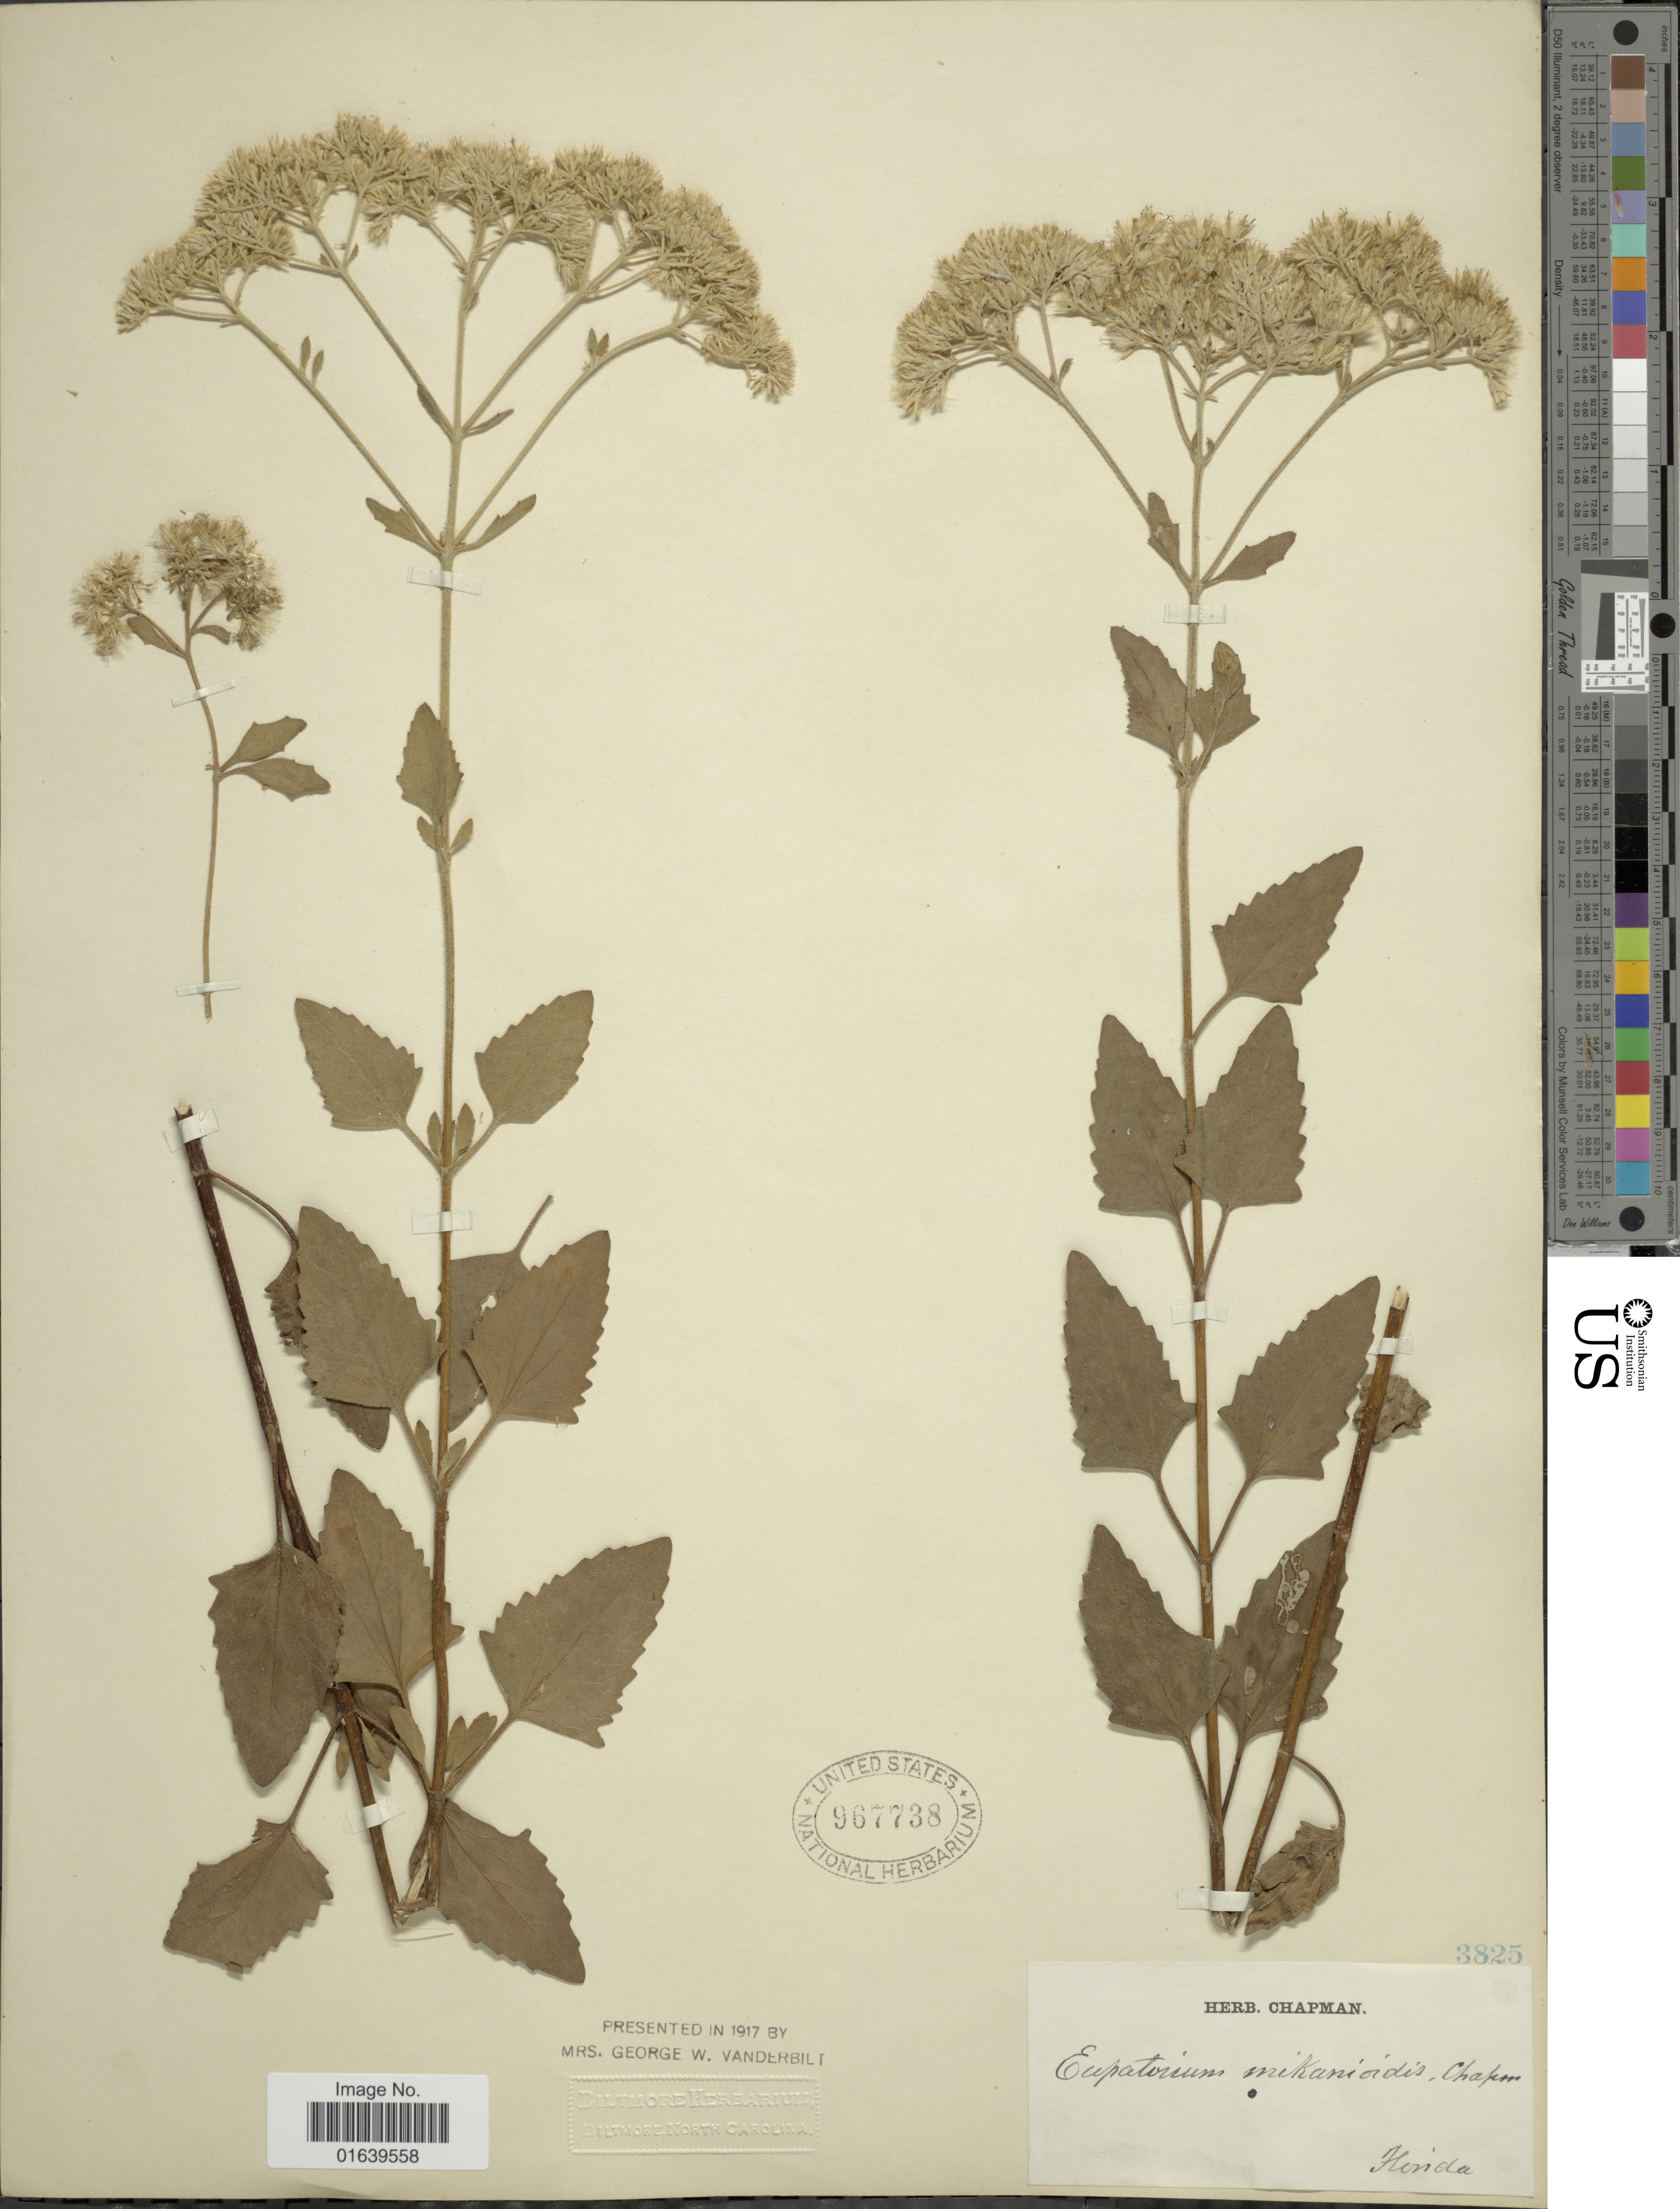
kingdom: Plantae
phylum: Tracheophyta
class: Magnoliopsida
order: Asterales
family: Asteraceae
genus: Eupatorium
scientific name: Eupatorium mikanioides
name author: Chapman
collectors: ex herb. Chapman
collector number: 3825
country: United States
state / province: Florida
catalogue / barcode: US 967738